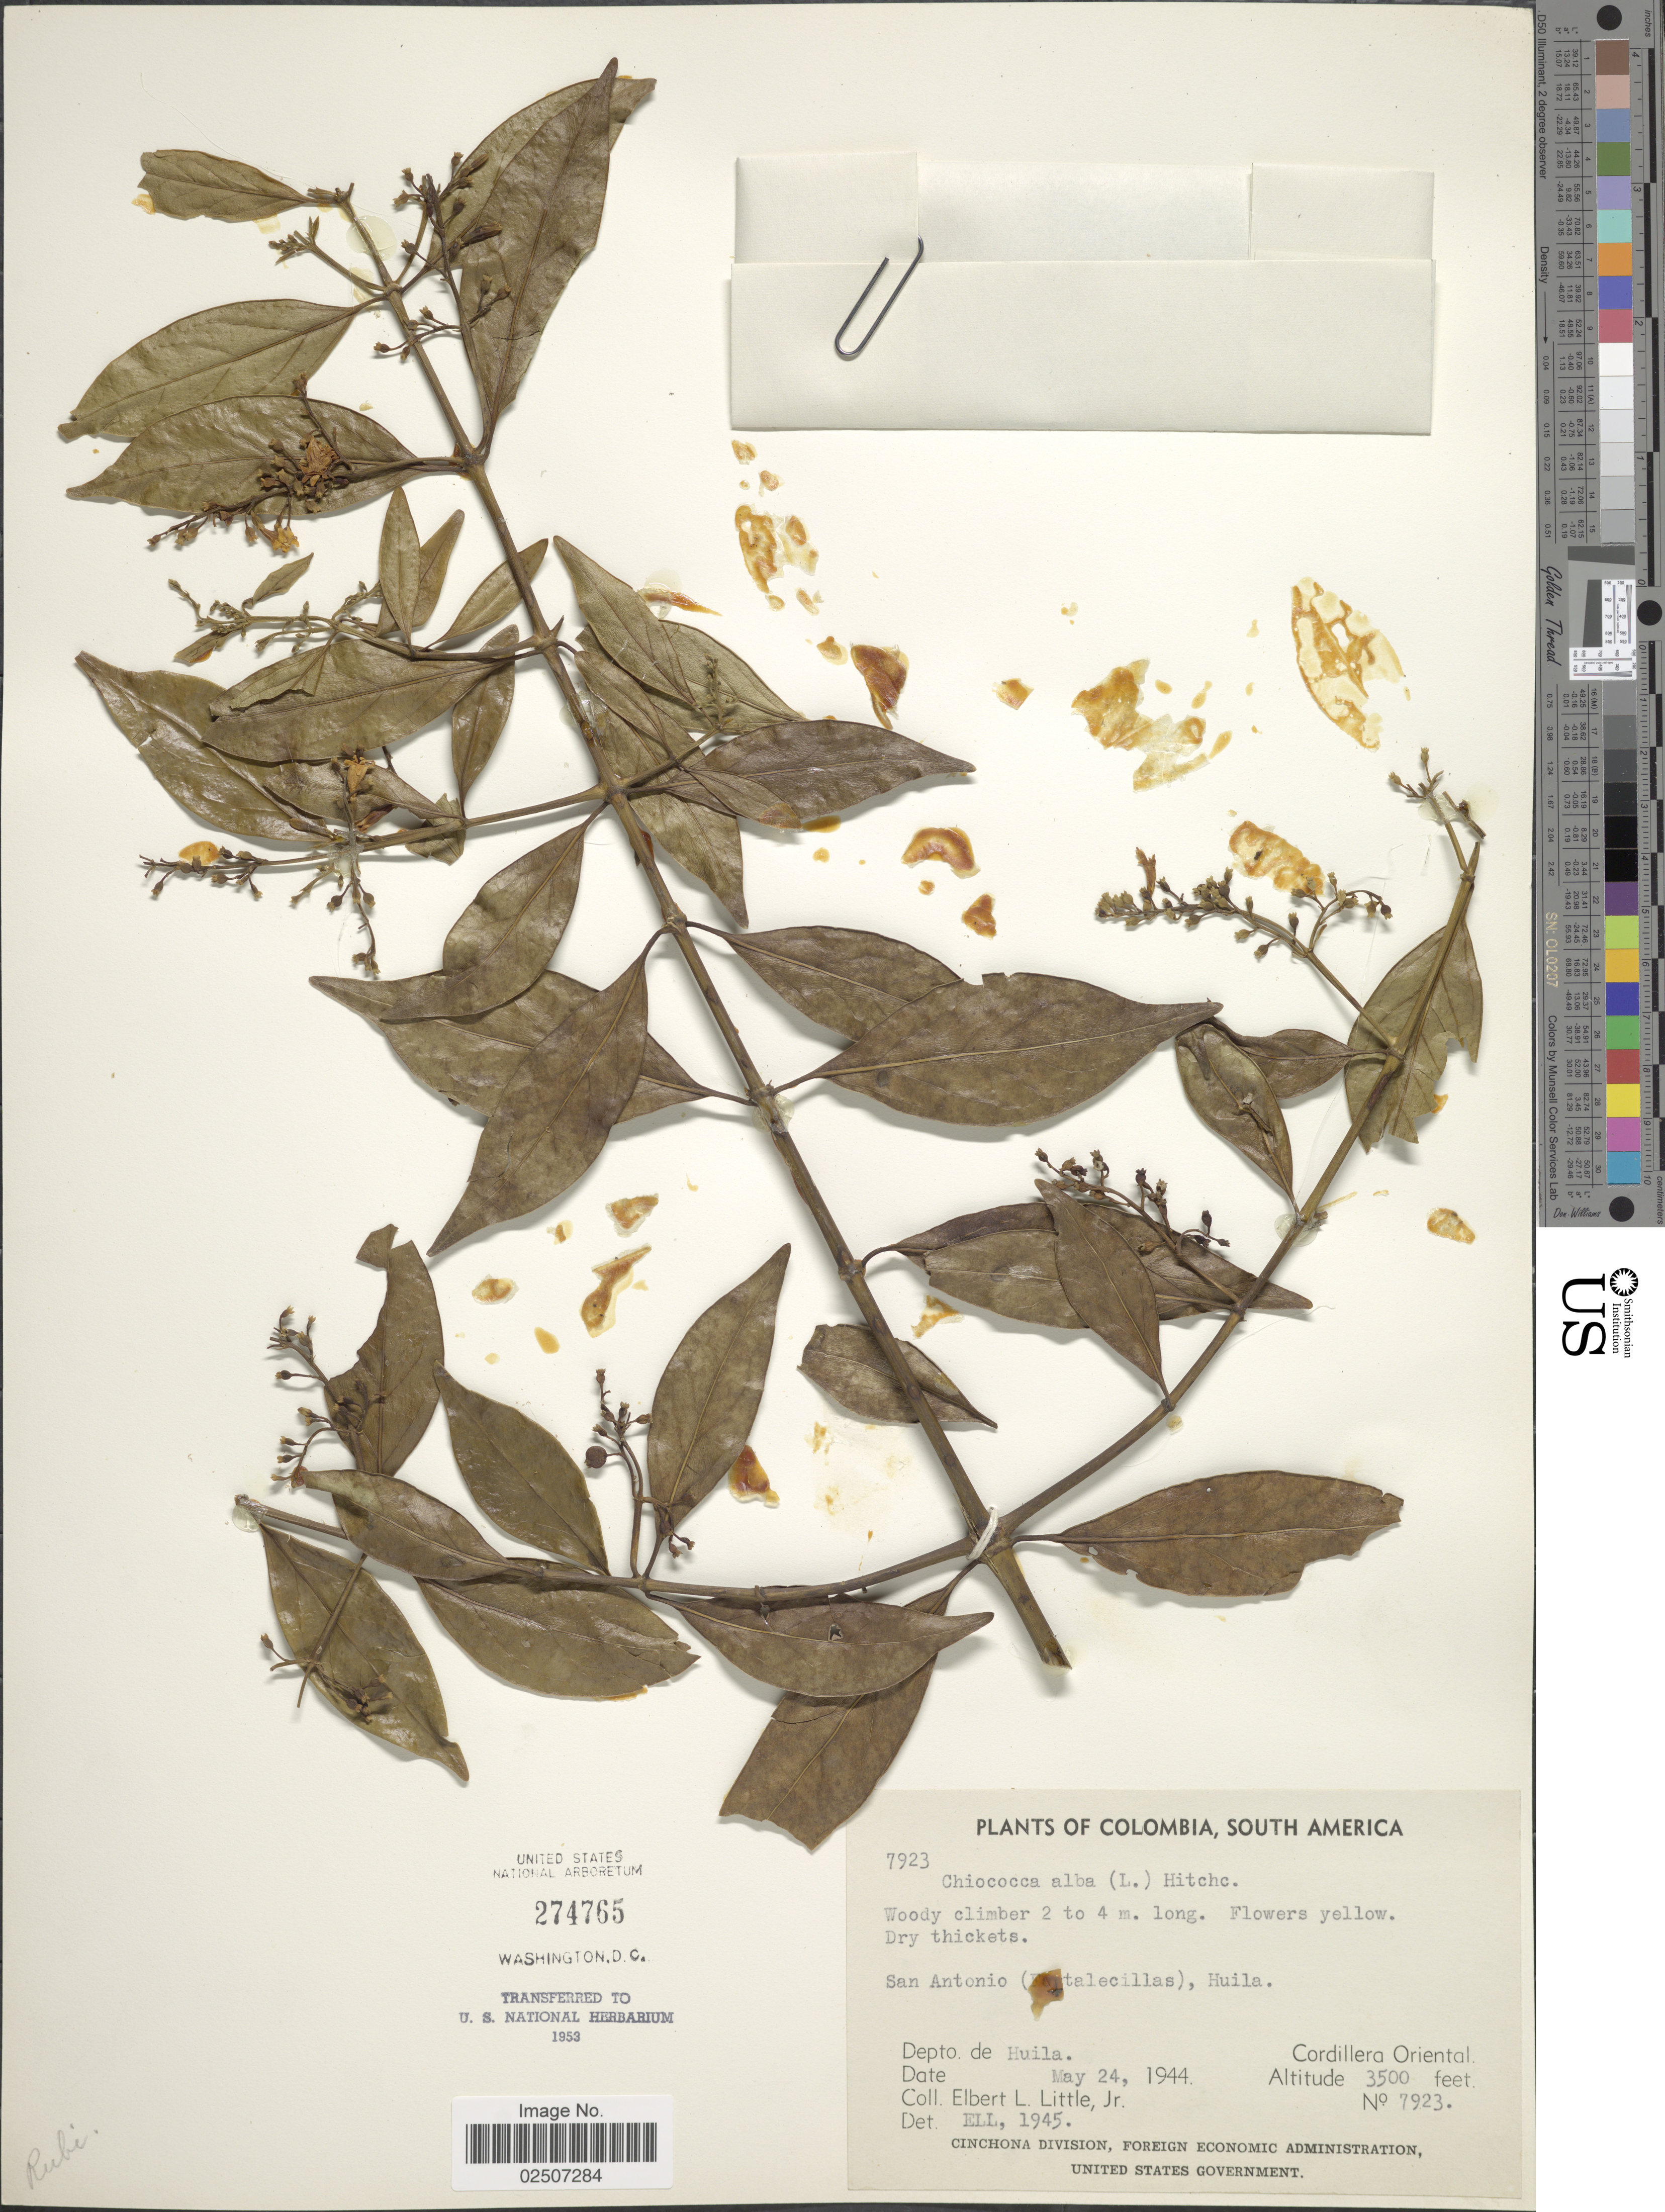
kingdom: Plantae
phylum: Tracheophyta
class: Magnoliopsida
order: Gentianales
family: Rubiaceae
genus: Chiococca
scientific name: Chiococca alba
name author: (L.) Hitchc.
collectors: E. L. Little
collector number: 7923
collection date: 1944-05-24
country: Colombia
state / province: Huila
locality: San Antonio (Fortalecillas) Depto. de Huila, Cordillera Oriental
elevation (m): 1067